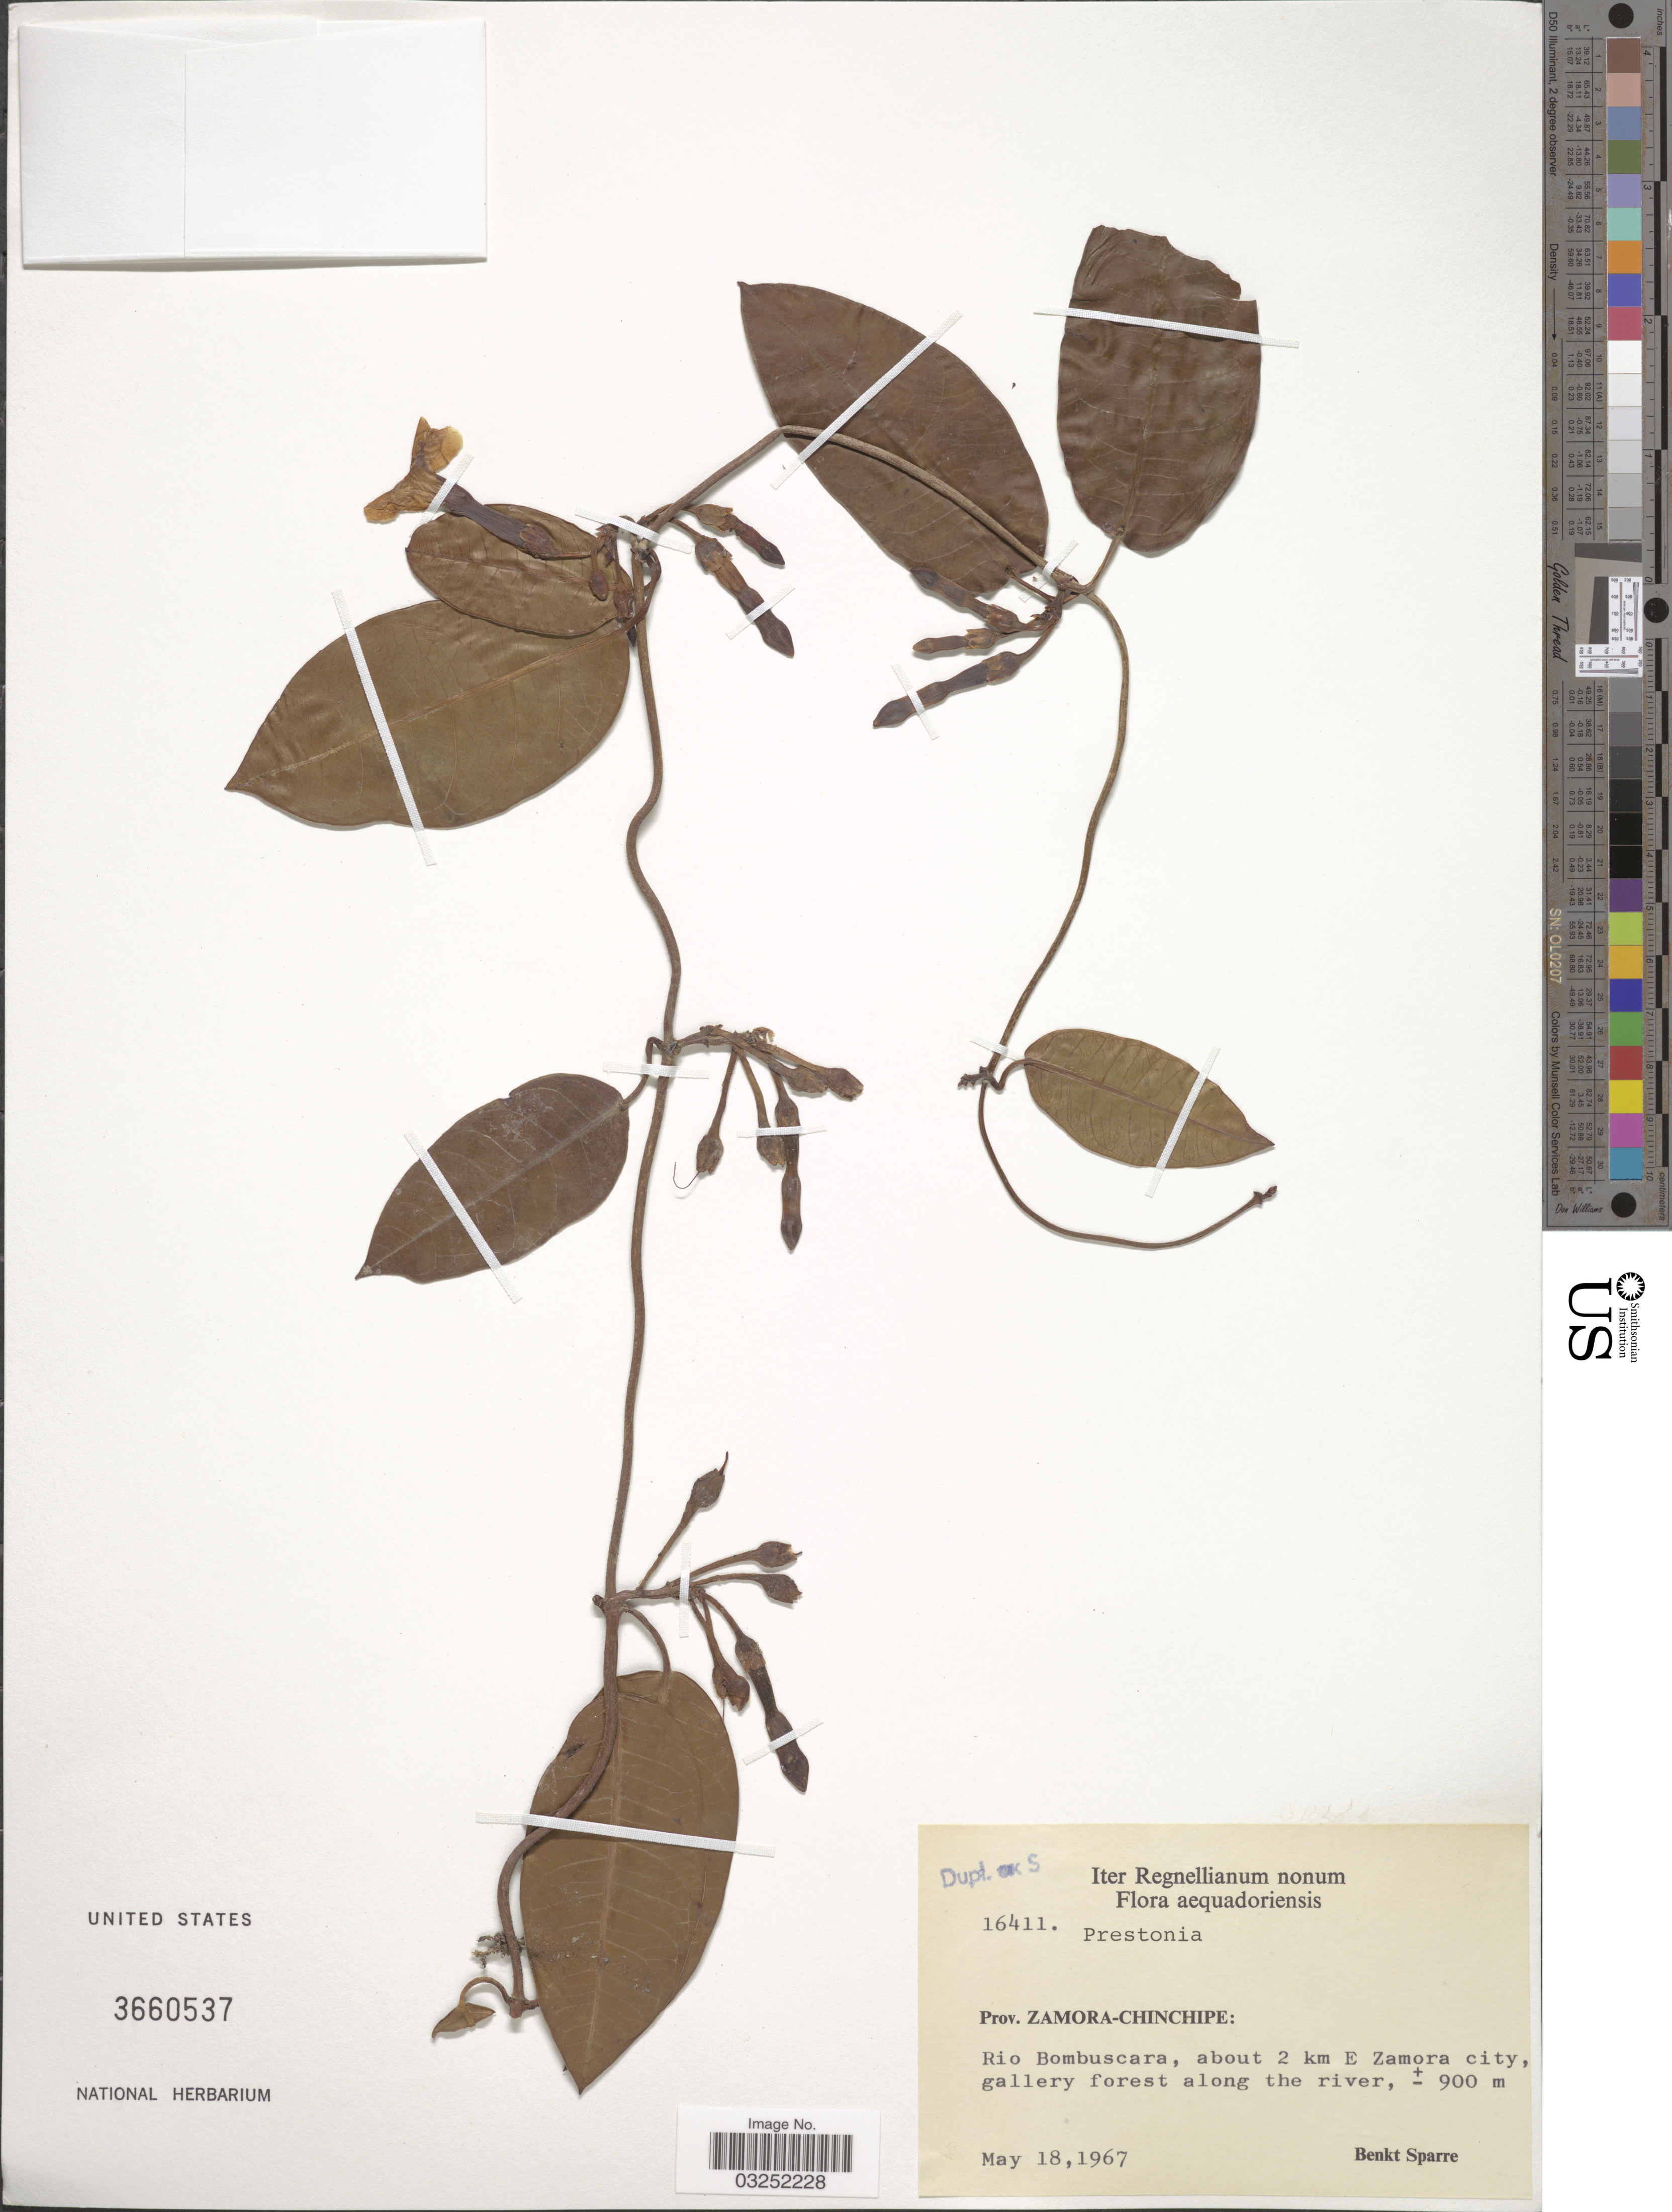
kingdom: Plantae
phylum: Tracheophyta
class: Magnoliopsida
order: Gentianales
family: Apocynaceae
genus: Prestonia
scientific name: Prestonia sp.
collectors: B. Sparre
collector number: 16411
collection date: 1967-05-18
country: Ecuador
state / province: Zamora-Chinchipe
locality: Rio Bombuscara, about 2 km E Zamora city, gallery forest along the river.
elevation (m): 900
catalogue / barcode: US 3660537